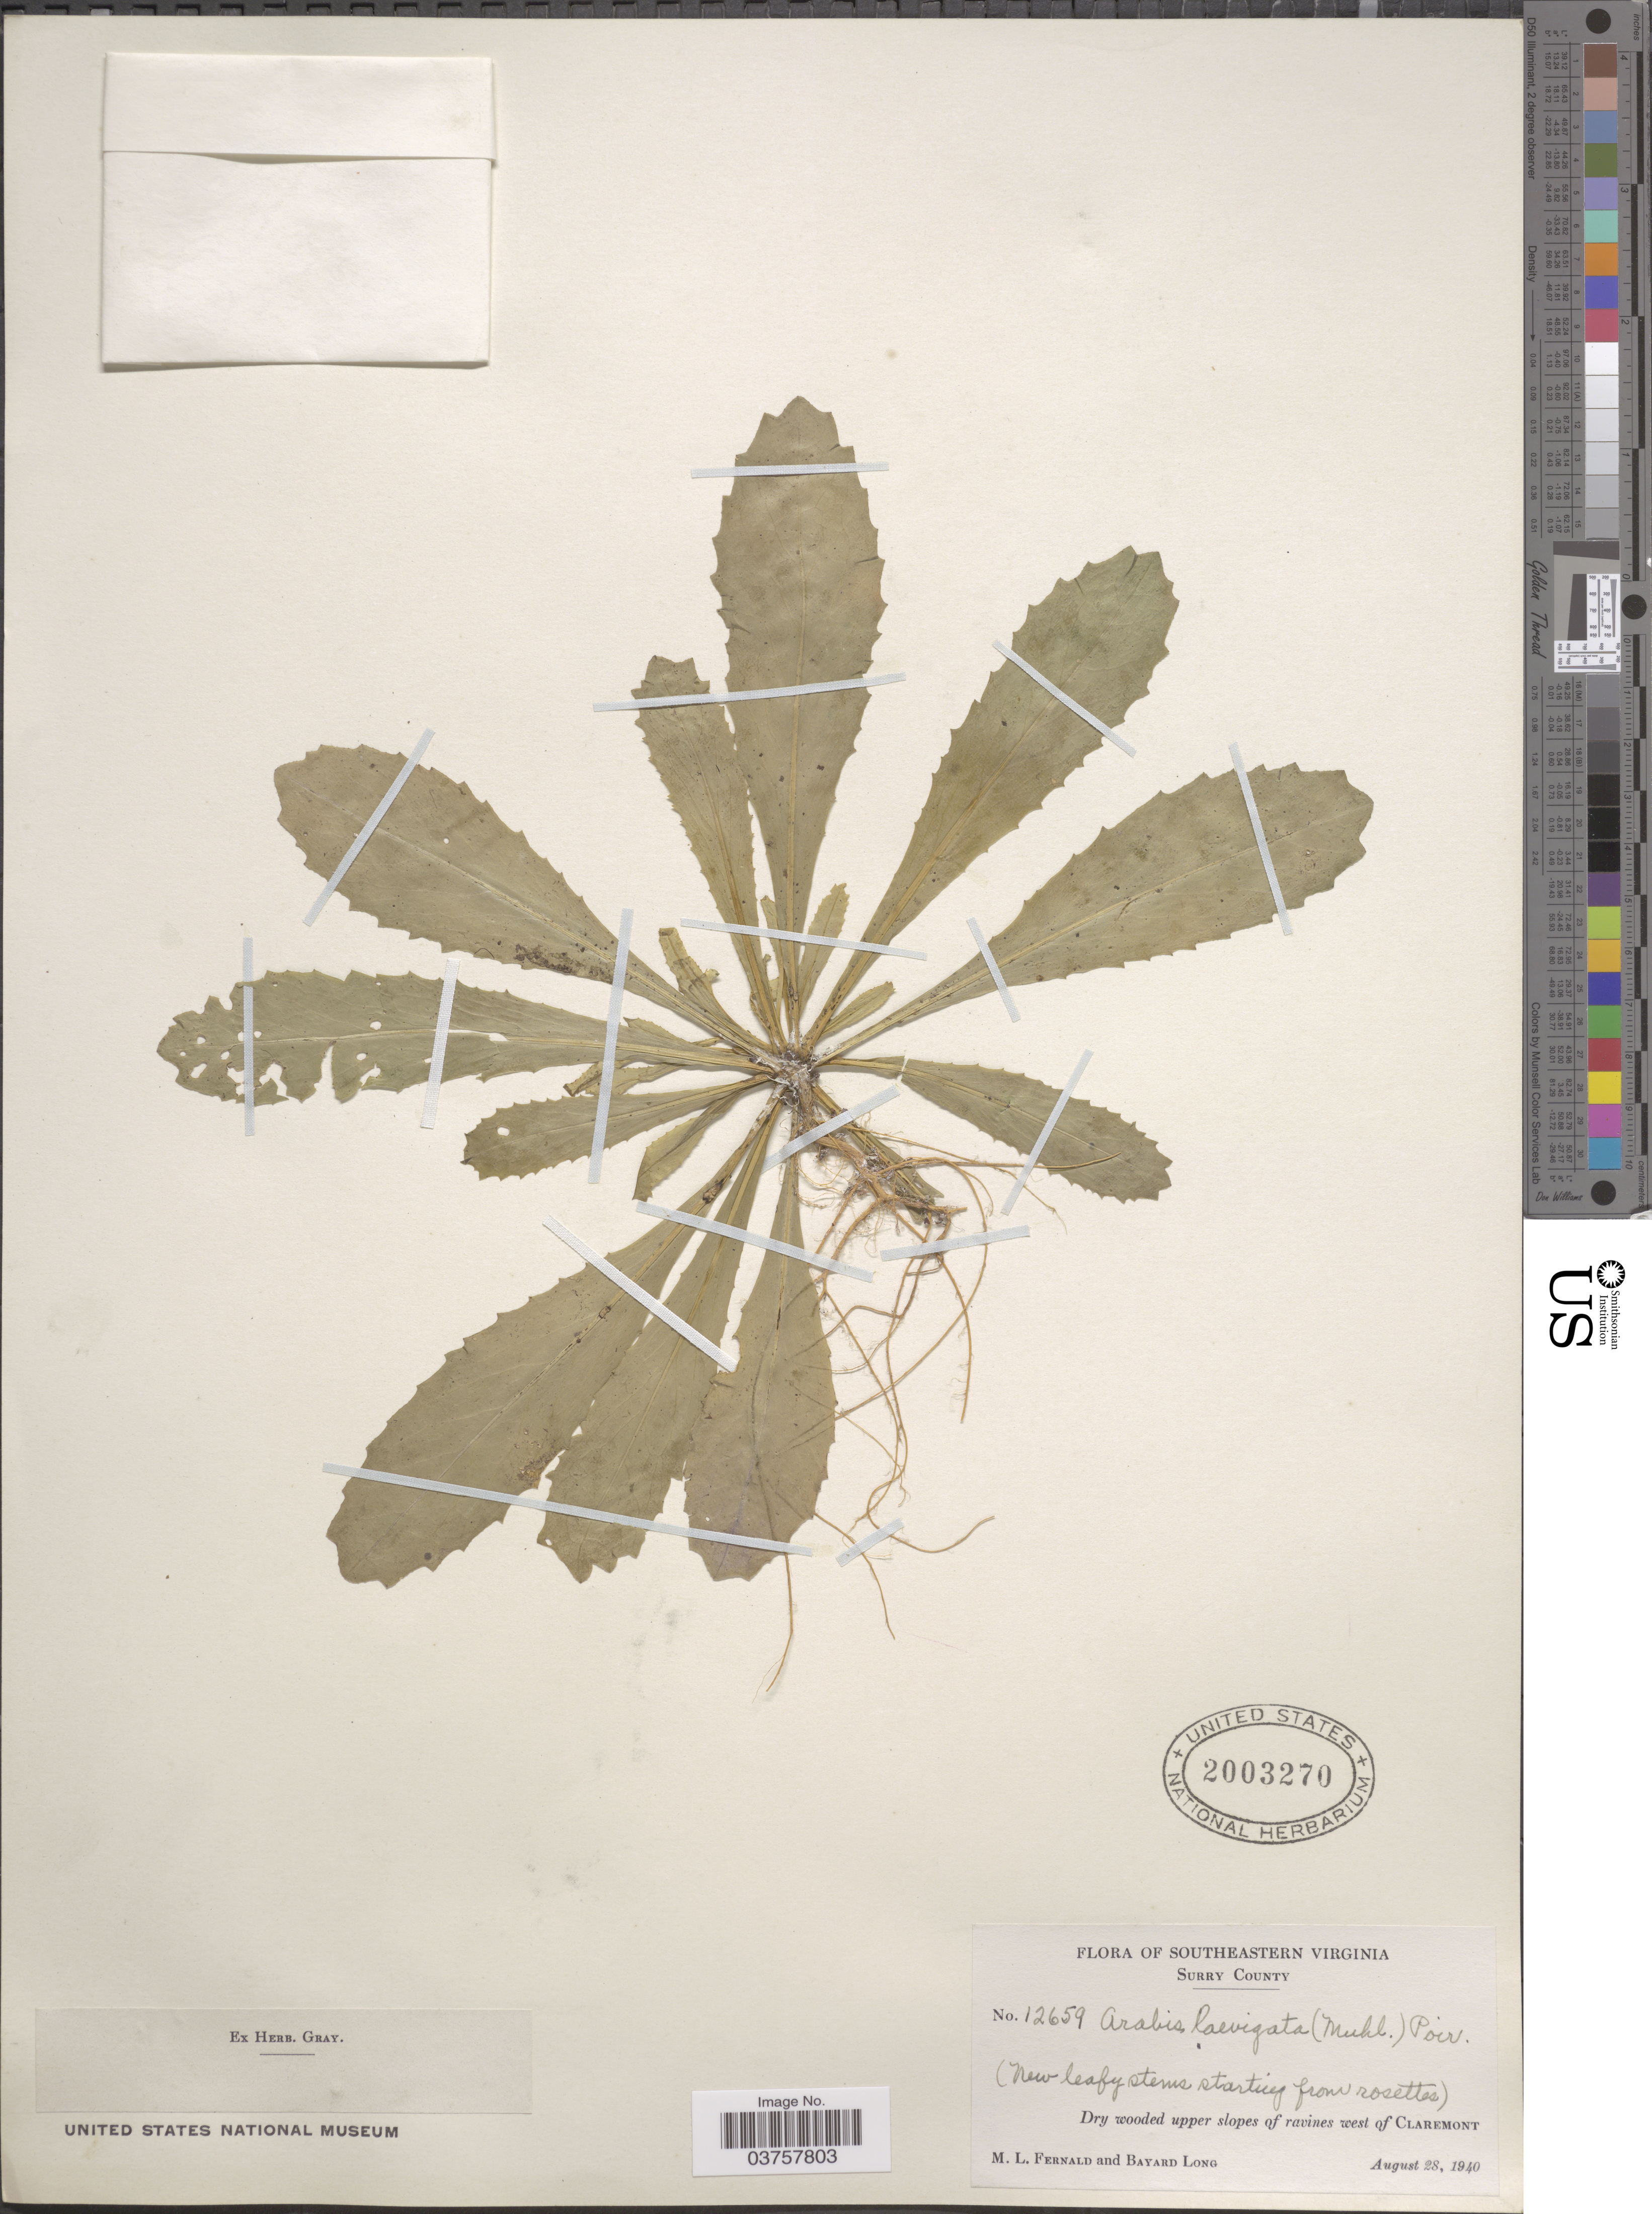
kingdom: Plantae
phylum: Tracheophyta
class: Magnoliopsida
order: Brassicales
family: Brassicaceae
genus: Arabis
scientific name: Arabis laevigata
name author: (Muhl. ex Willd.) Poir.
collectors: M. L. Fernald & B. Long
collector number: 12659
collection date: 1940-08-28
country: United States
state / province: Virginia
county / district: Surry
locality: Southeastern Virginia. Surry County. Dry wooded upper slopes of ravines west of Claremont.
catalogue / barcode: US 2003270